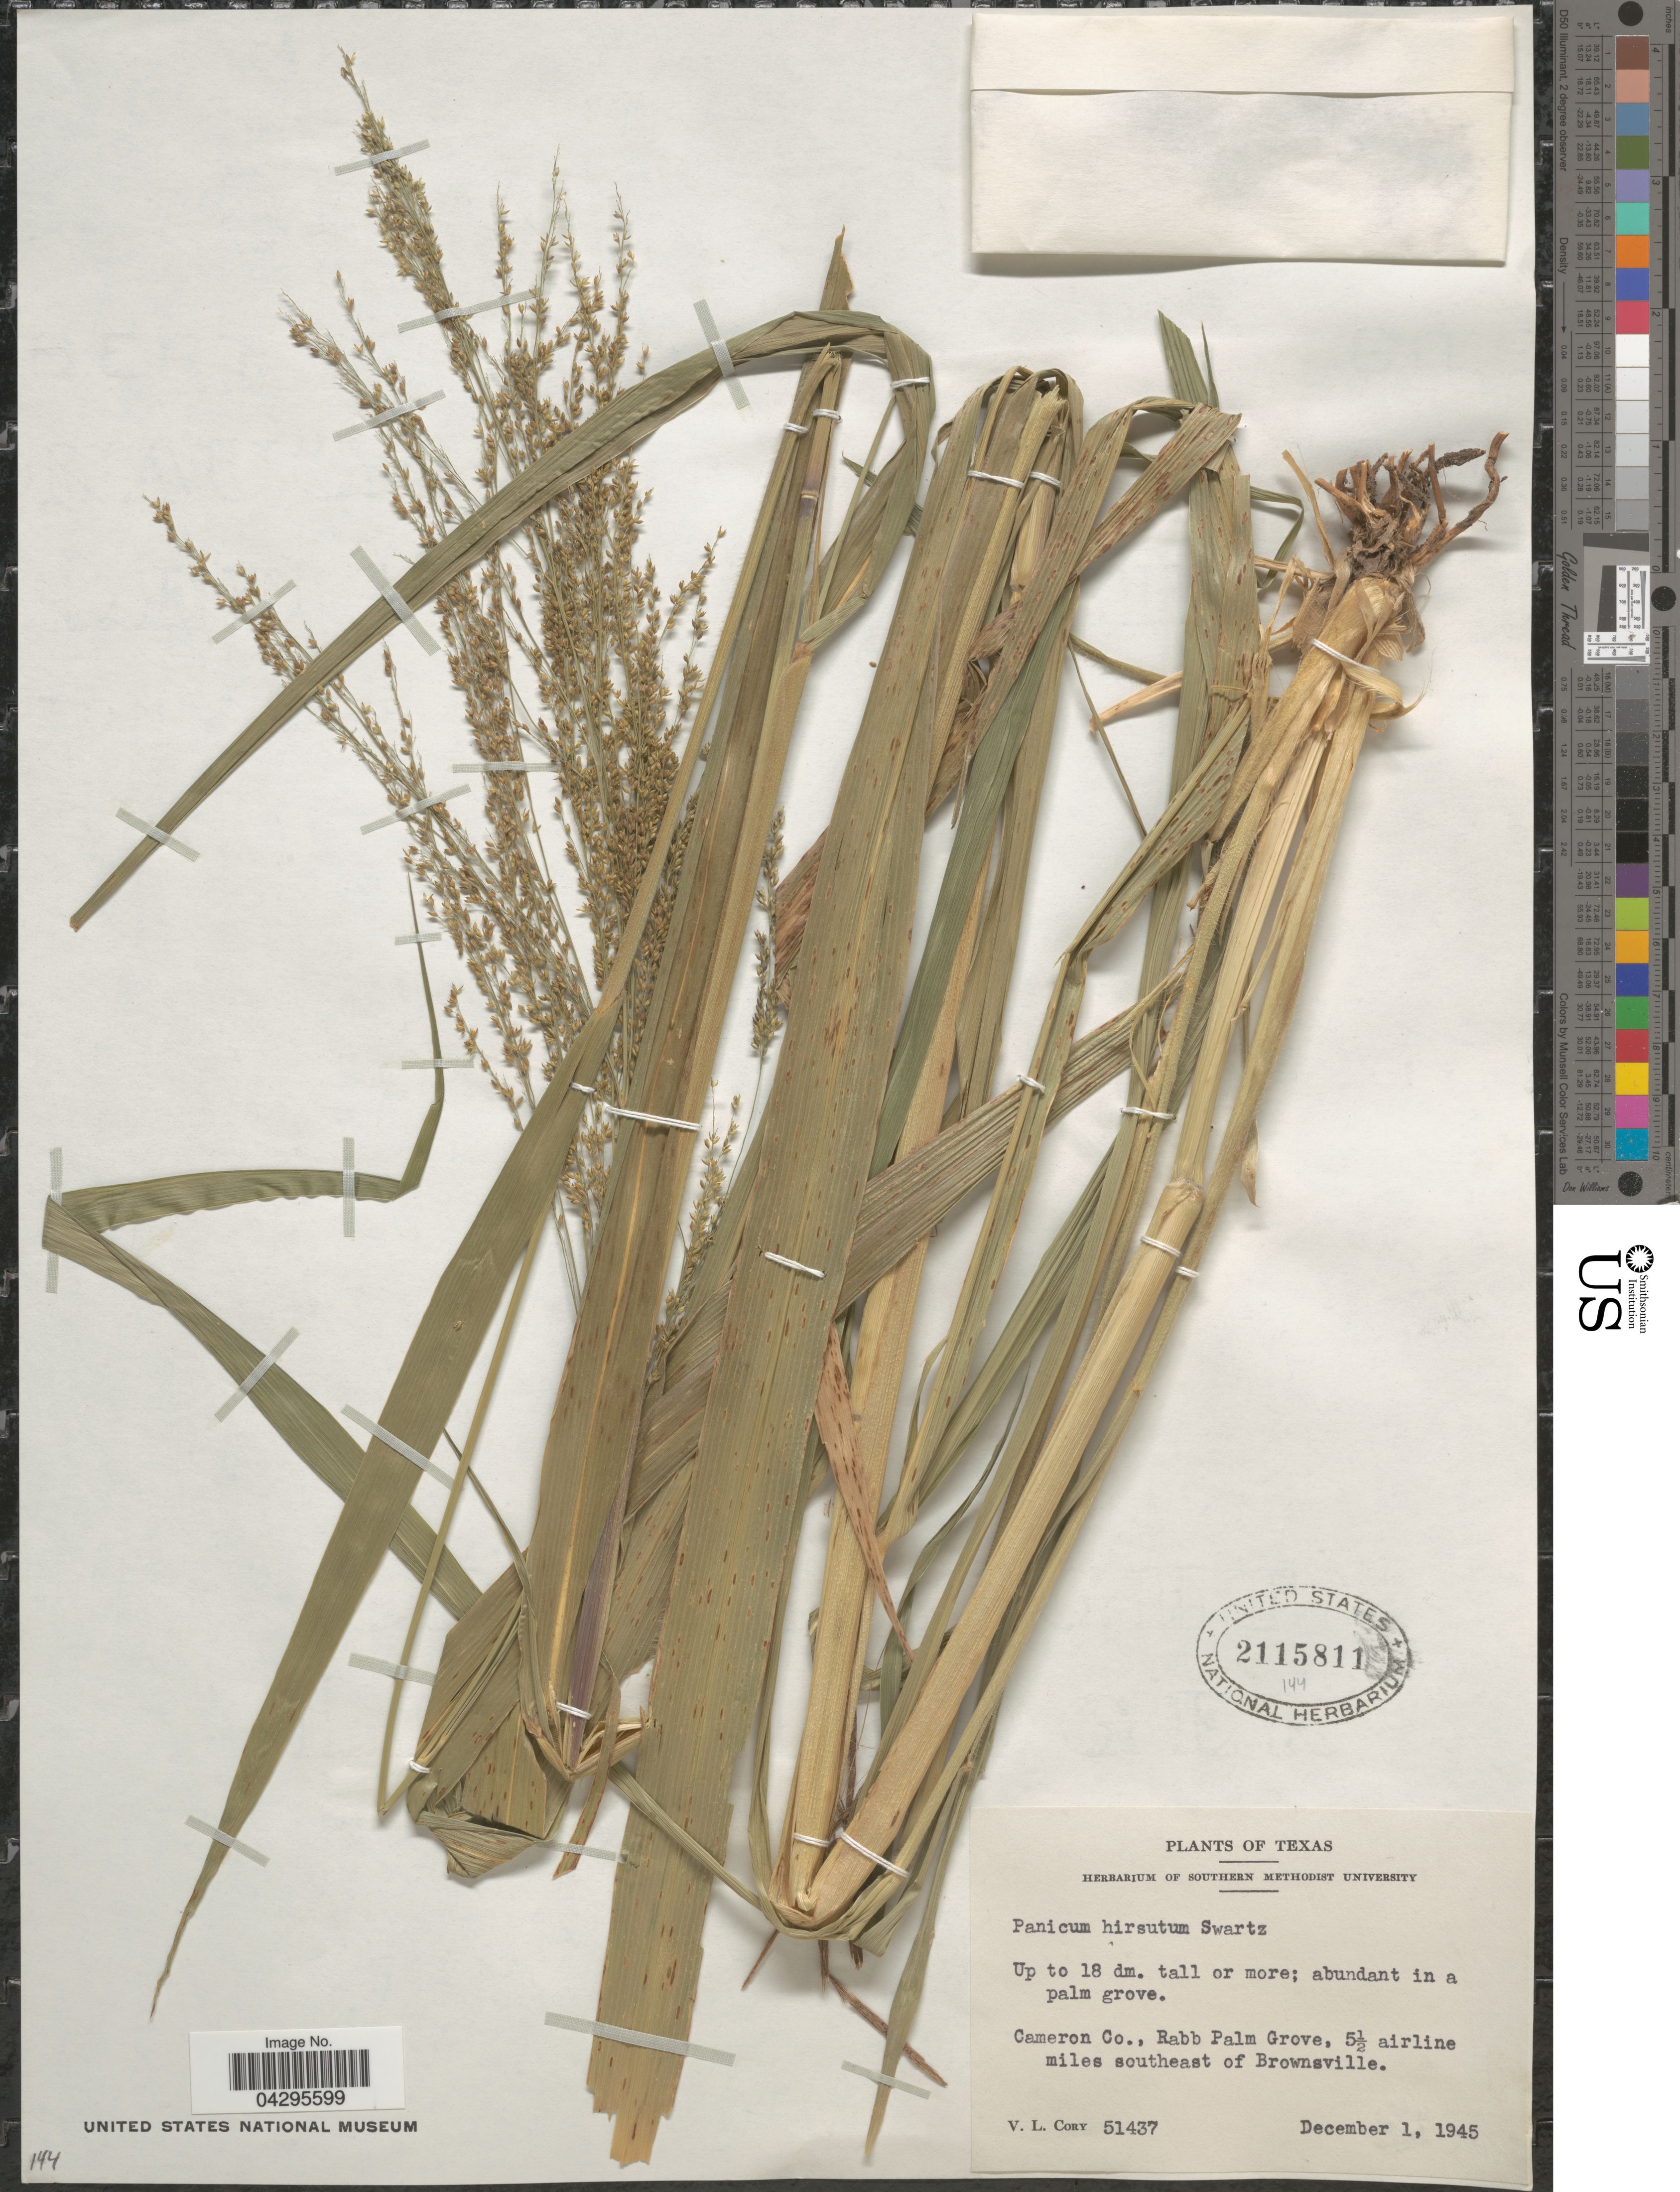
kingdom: Plantae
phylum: Tracheophyta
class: Liliopsida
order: Poales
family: Poaceae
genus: Panicum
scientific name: Panicum hirsutum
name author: Sw.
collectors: V. Cory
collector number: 51437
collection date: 1945-12-01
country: United States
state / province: Texas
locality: Cameron Co., Rabb Palm Grove, 5½ airline miles southeast of Brownsville.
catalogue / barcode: US 2115811